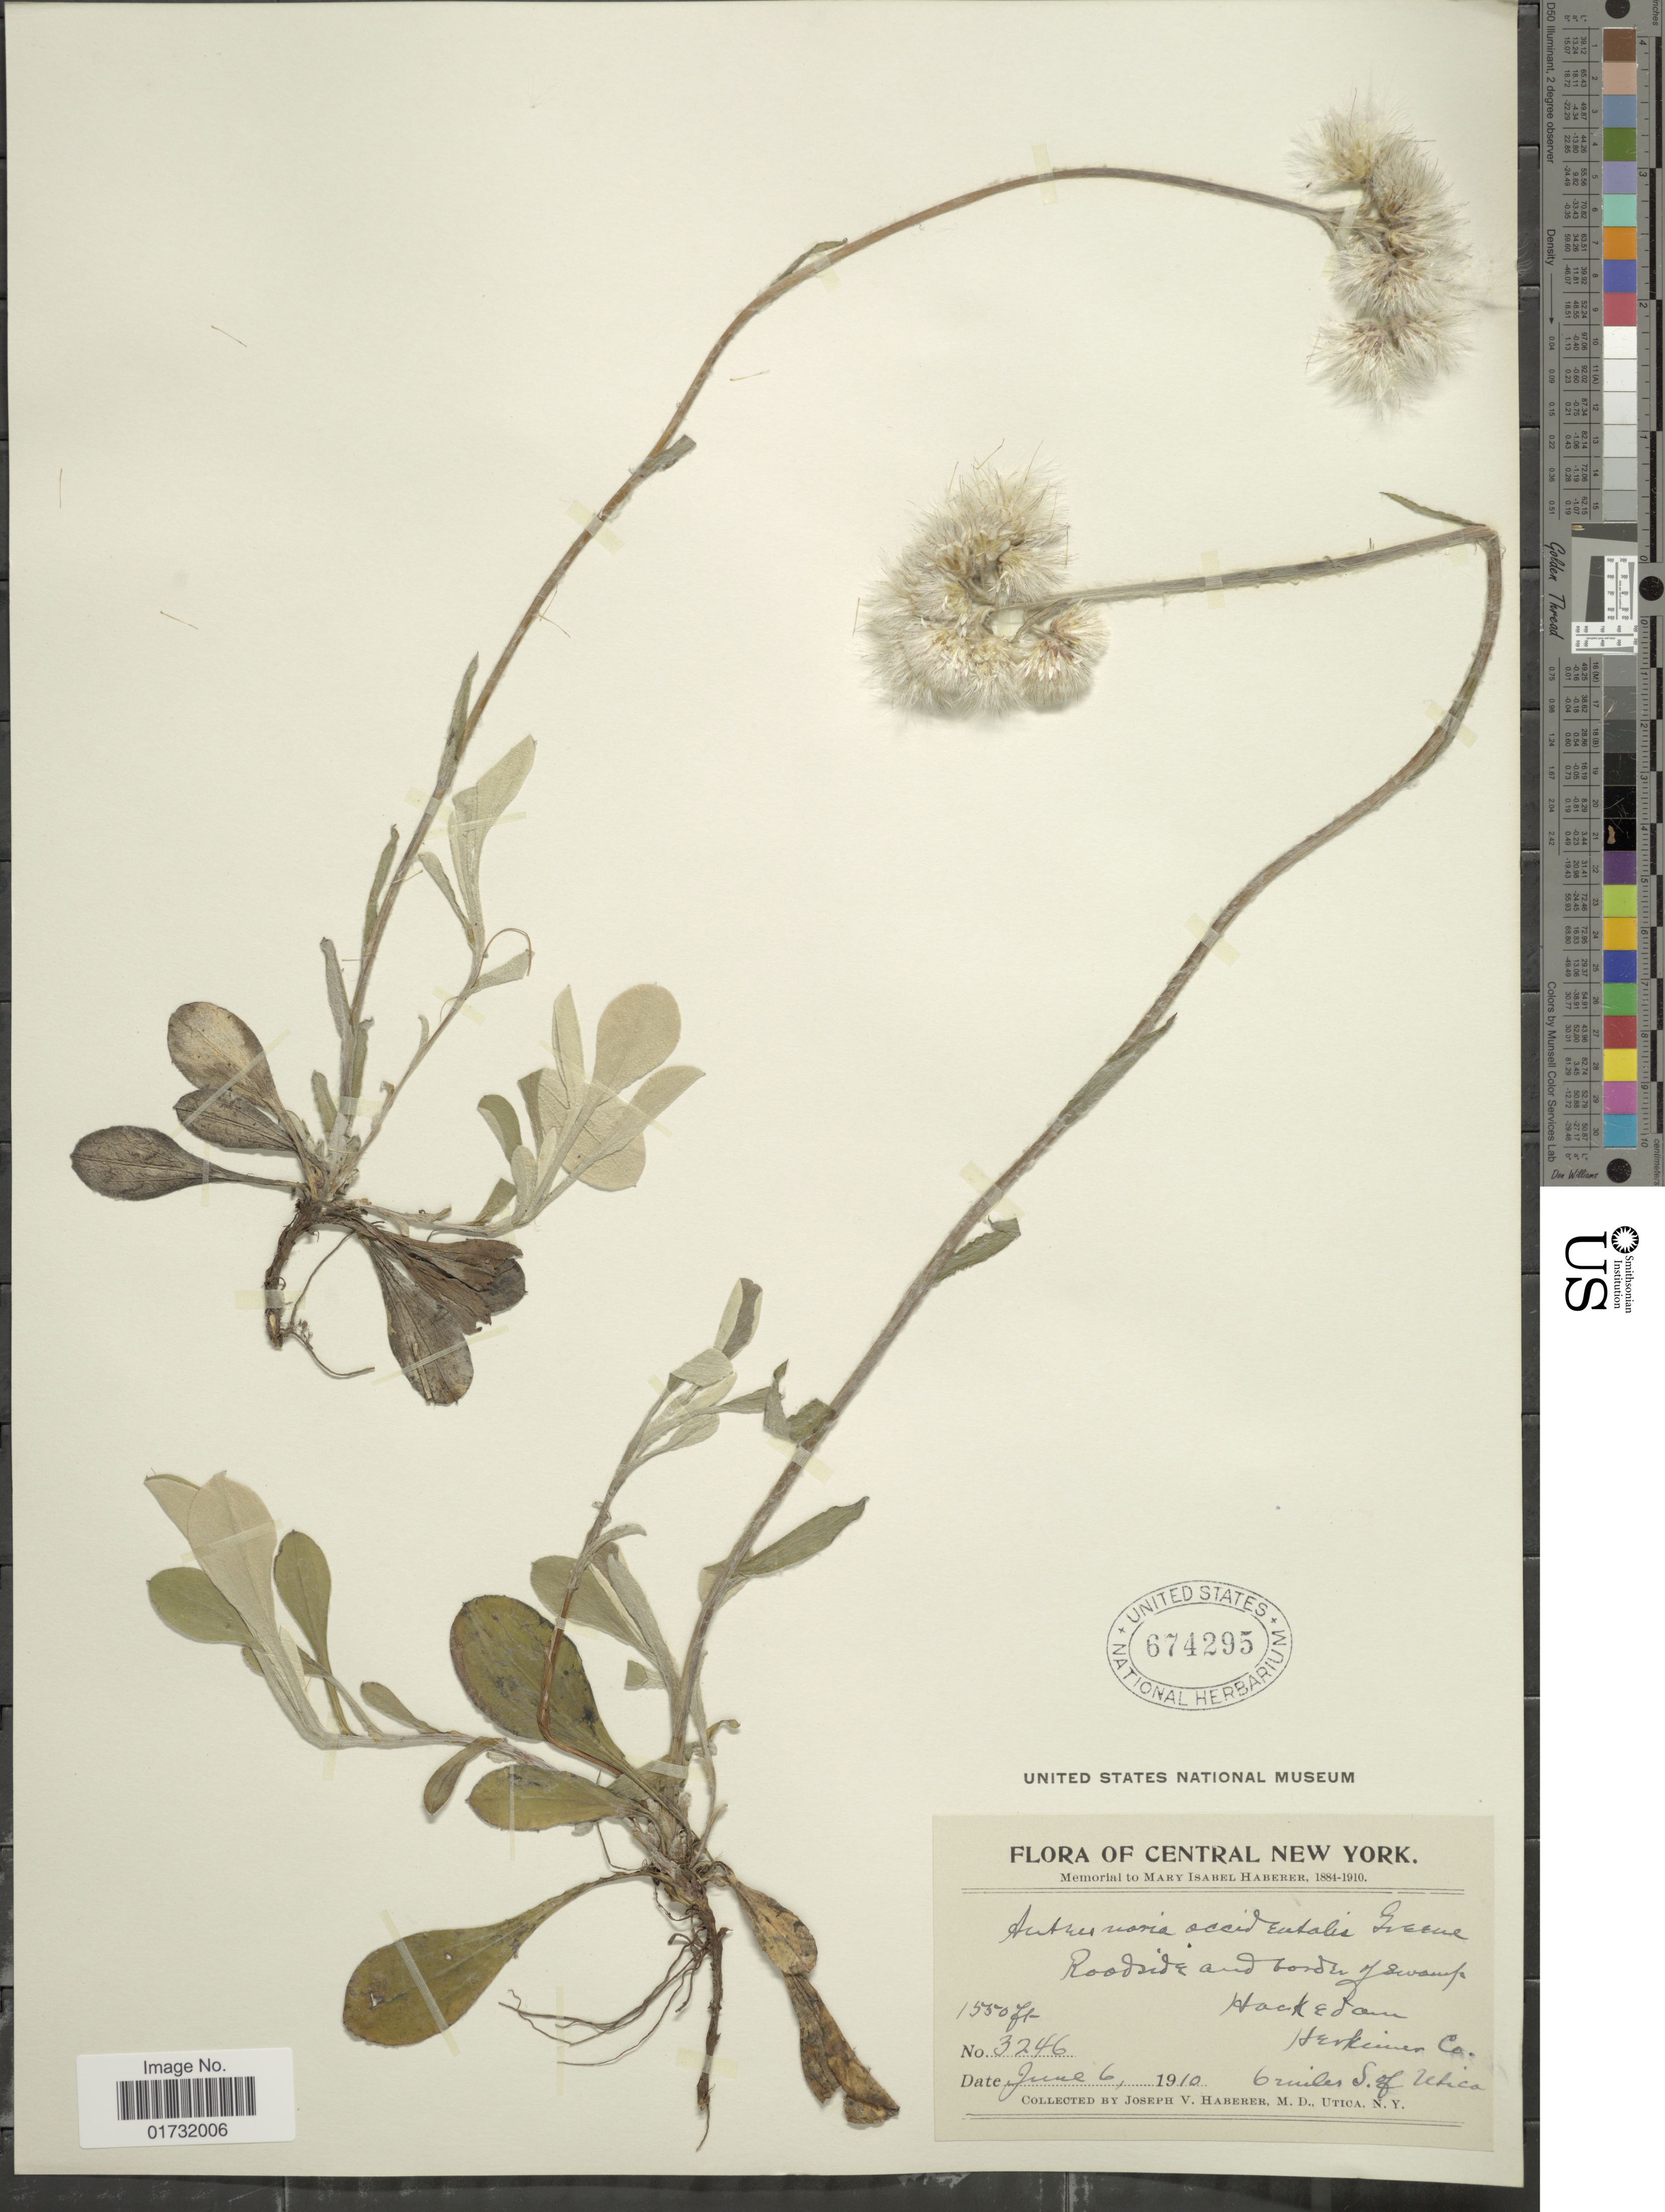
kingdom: Plantae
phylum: Tracheophyta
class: Magnoliopsida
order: Asterales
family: Asteraceae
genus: Antennaria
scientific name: Antennaria occidentalis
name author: Greene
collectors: J. V. Haberer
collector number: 3246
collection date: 1910-06-06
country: United States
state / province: New York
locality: Central New York. Hackedam. Herkimer Co. 6 miles S. of Utica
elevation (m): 472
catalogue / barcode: US 674295